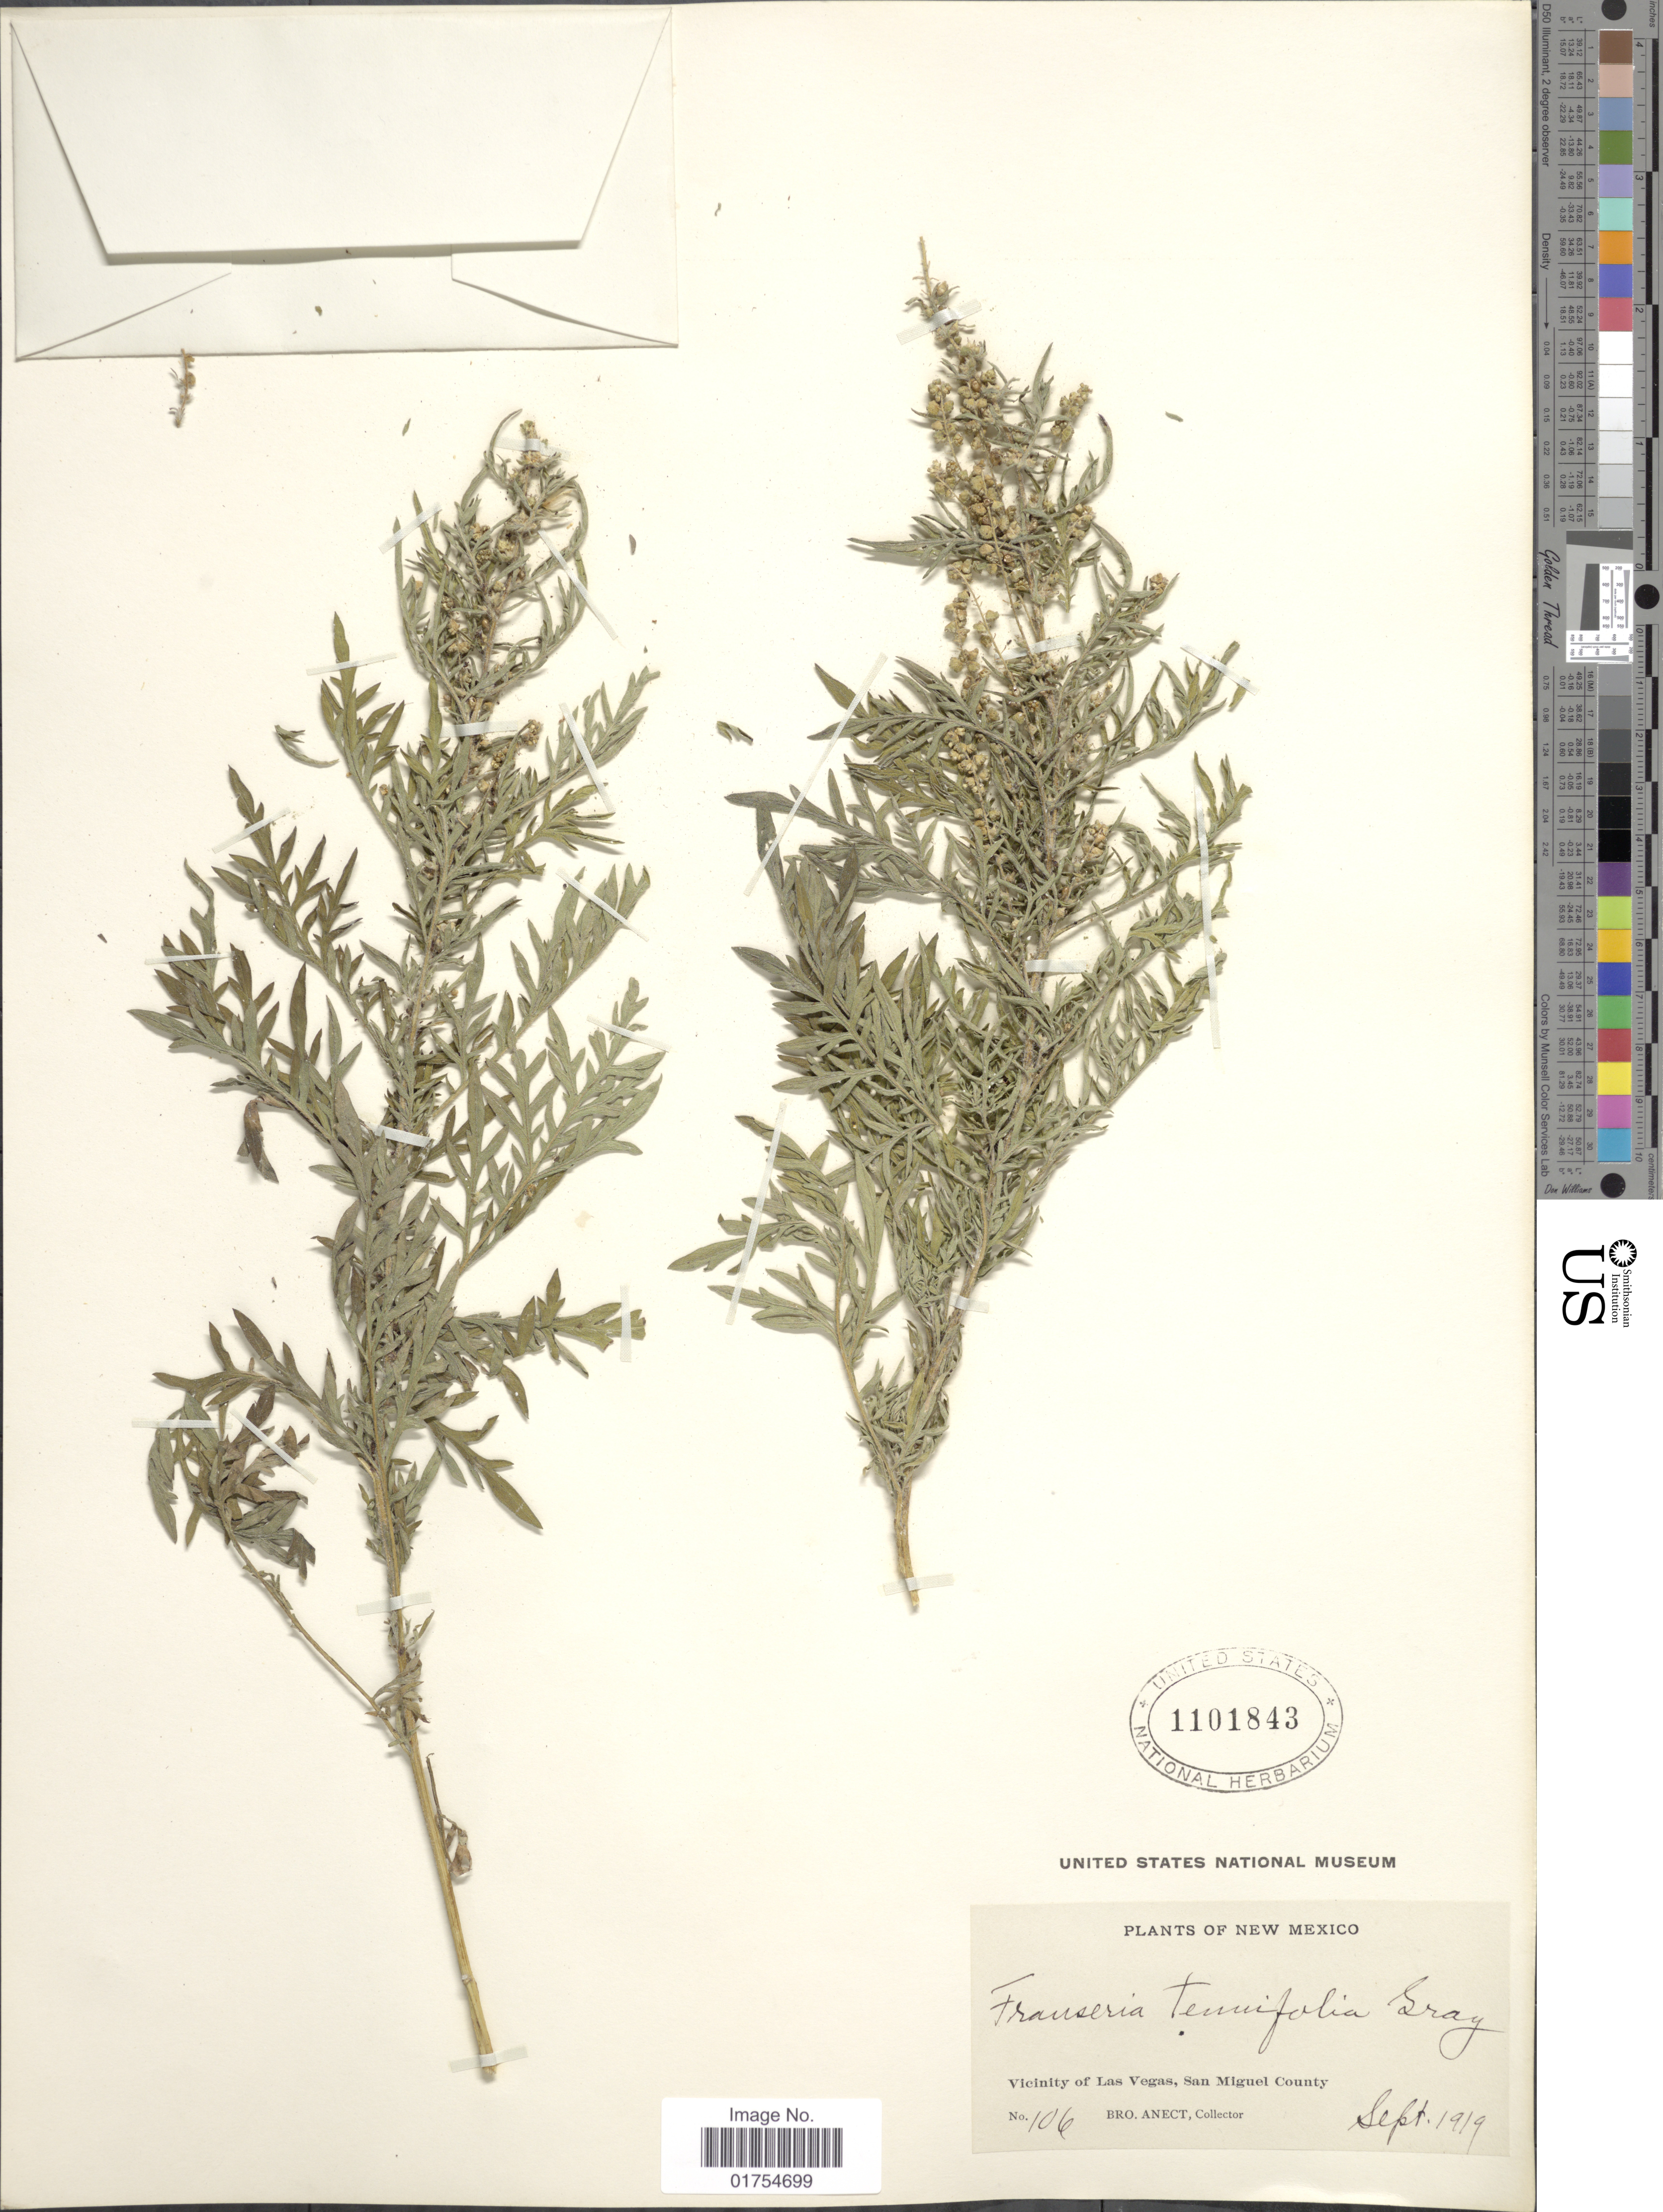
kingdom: Plantae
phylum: Tracheophyta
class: Magnoliopsida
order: Asterales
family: Asteraceae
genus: Franseria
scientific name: Franseria tenuifolia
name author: Harv. & A. Gray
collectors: B. Anect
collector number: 106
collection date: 1919-09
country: United States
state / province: New Mexico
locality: Vicinity of Las Vegas, San Miguel County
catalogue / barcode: US 1101843